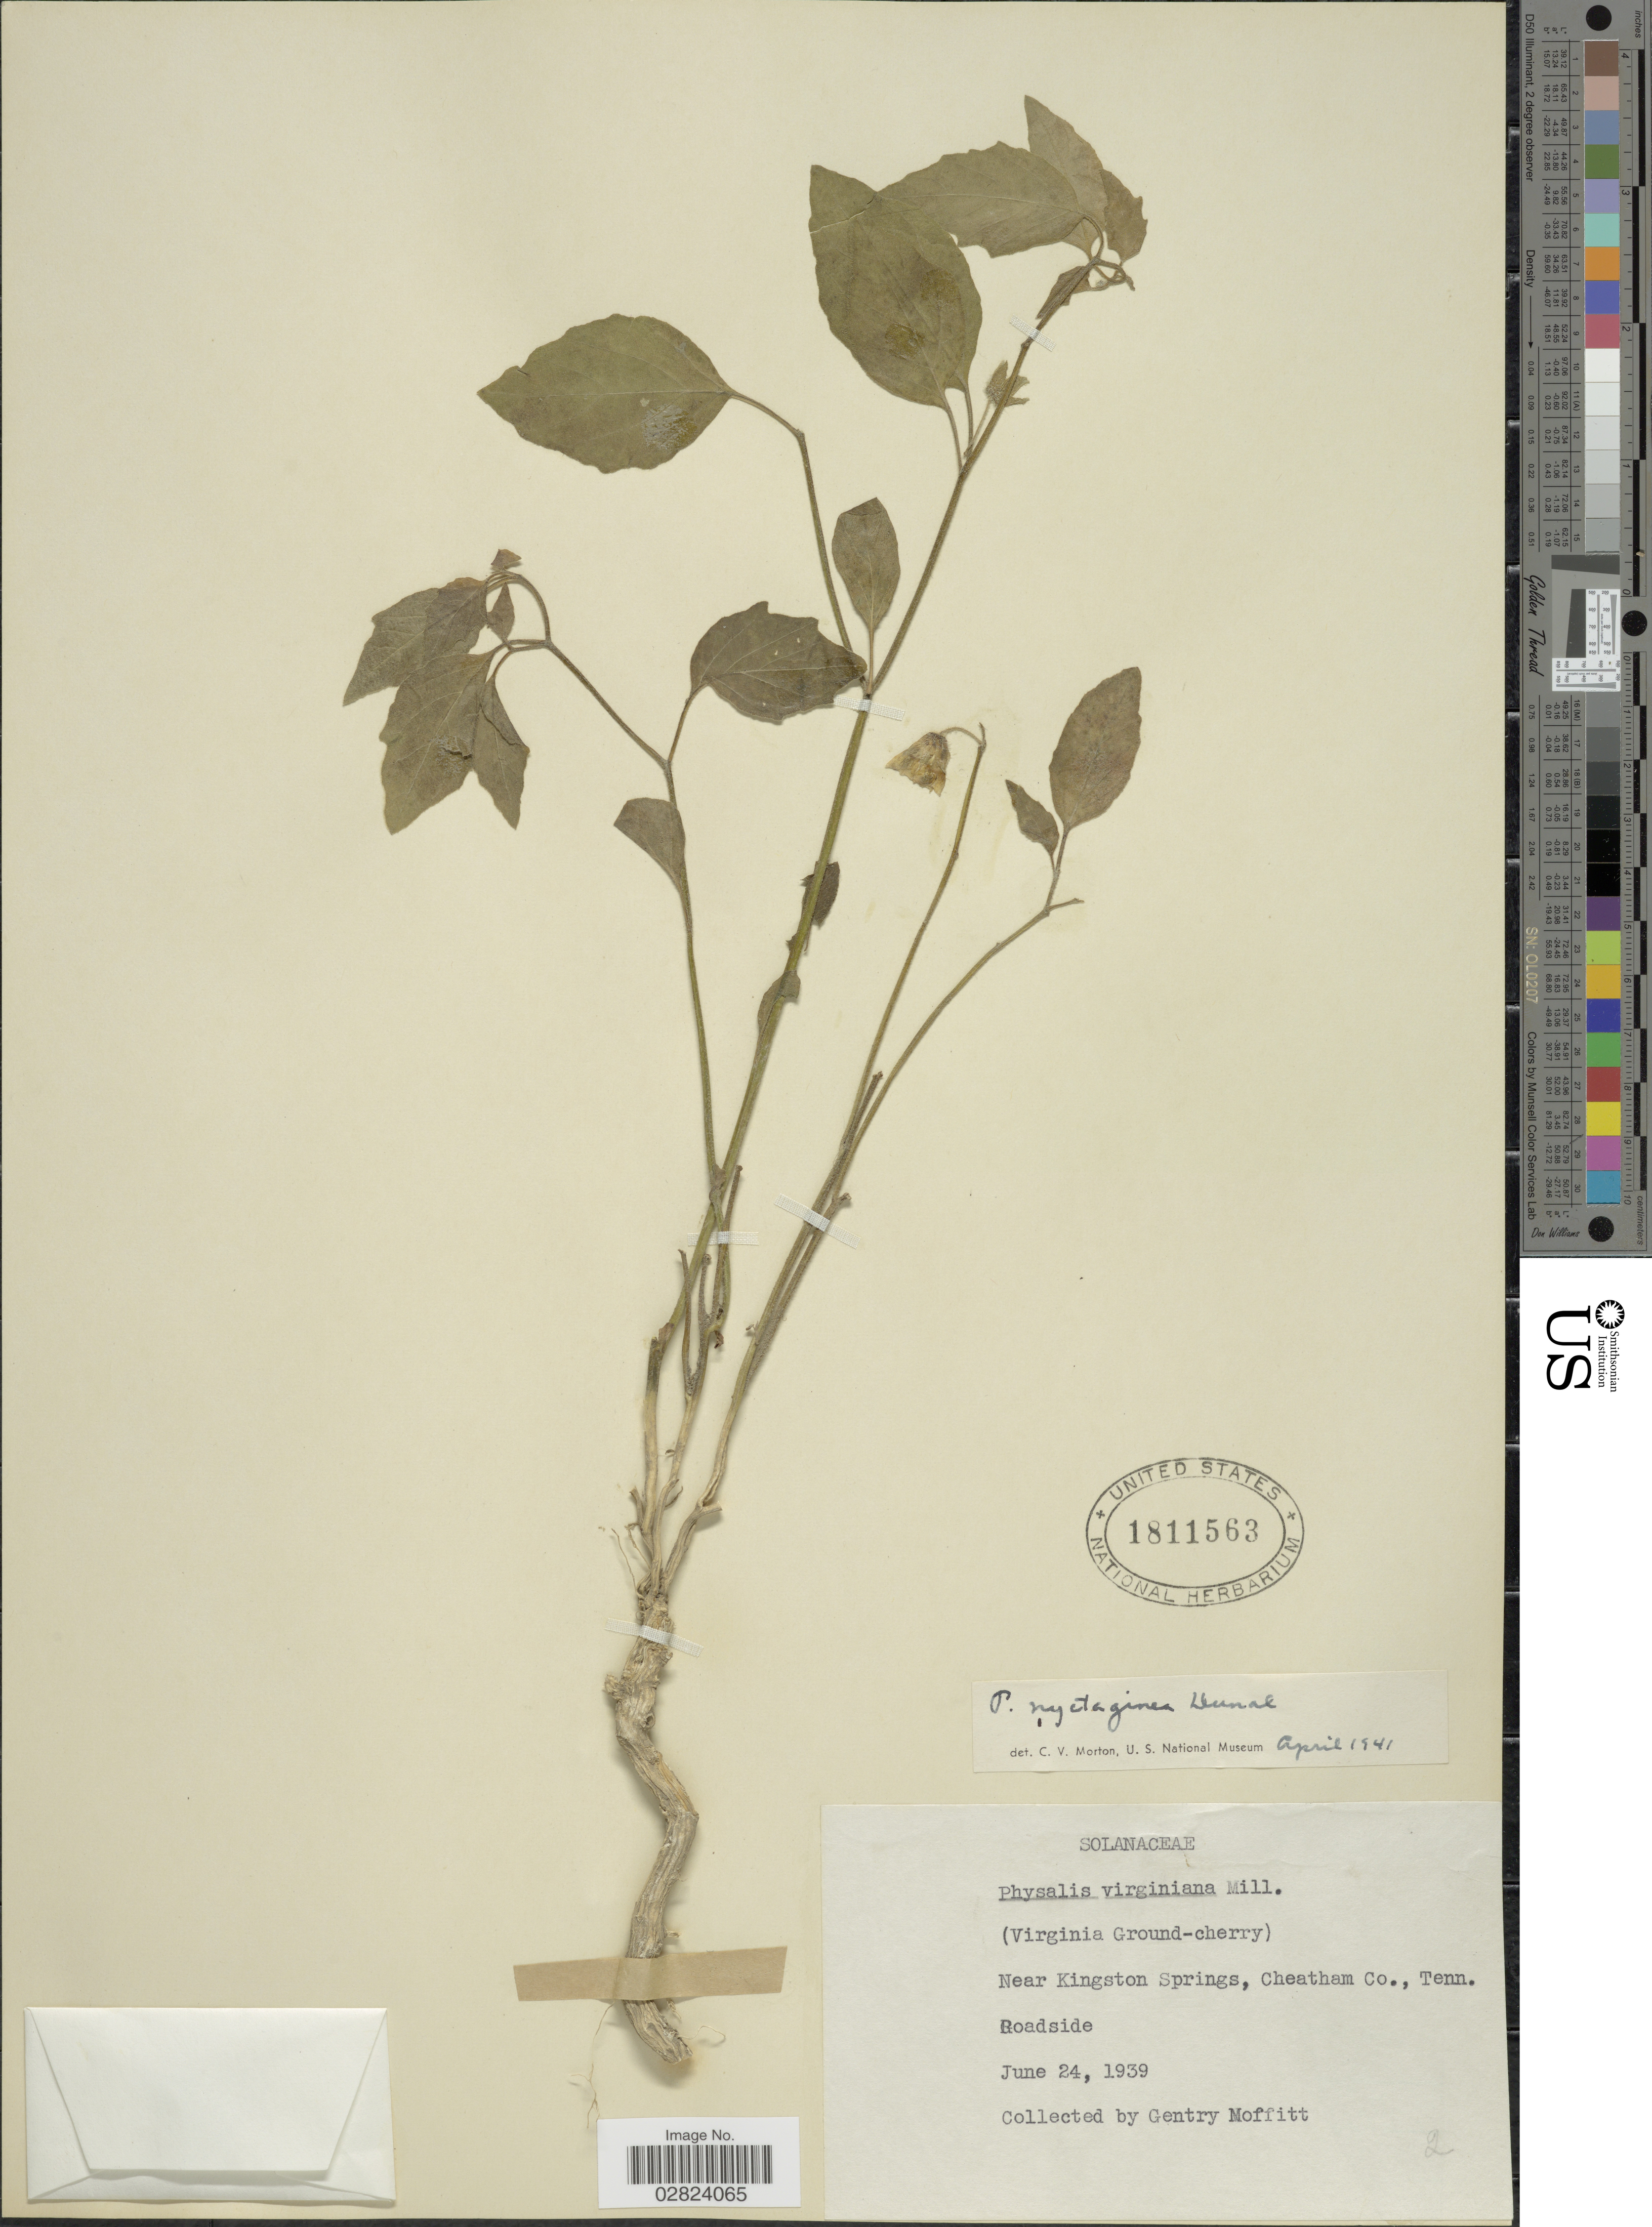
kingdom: Plantae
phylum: Tracheophyta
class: Magnoliopsida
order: Solanales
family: Solanaceae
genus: Physalis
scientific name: Physalis nyctaginea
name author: Dunal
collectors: G. Moffitt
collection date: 1939-06-24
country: United States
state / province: Tennessee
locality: Near Kingston Springs, Cheatham Co.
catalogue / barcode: US 1811563